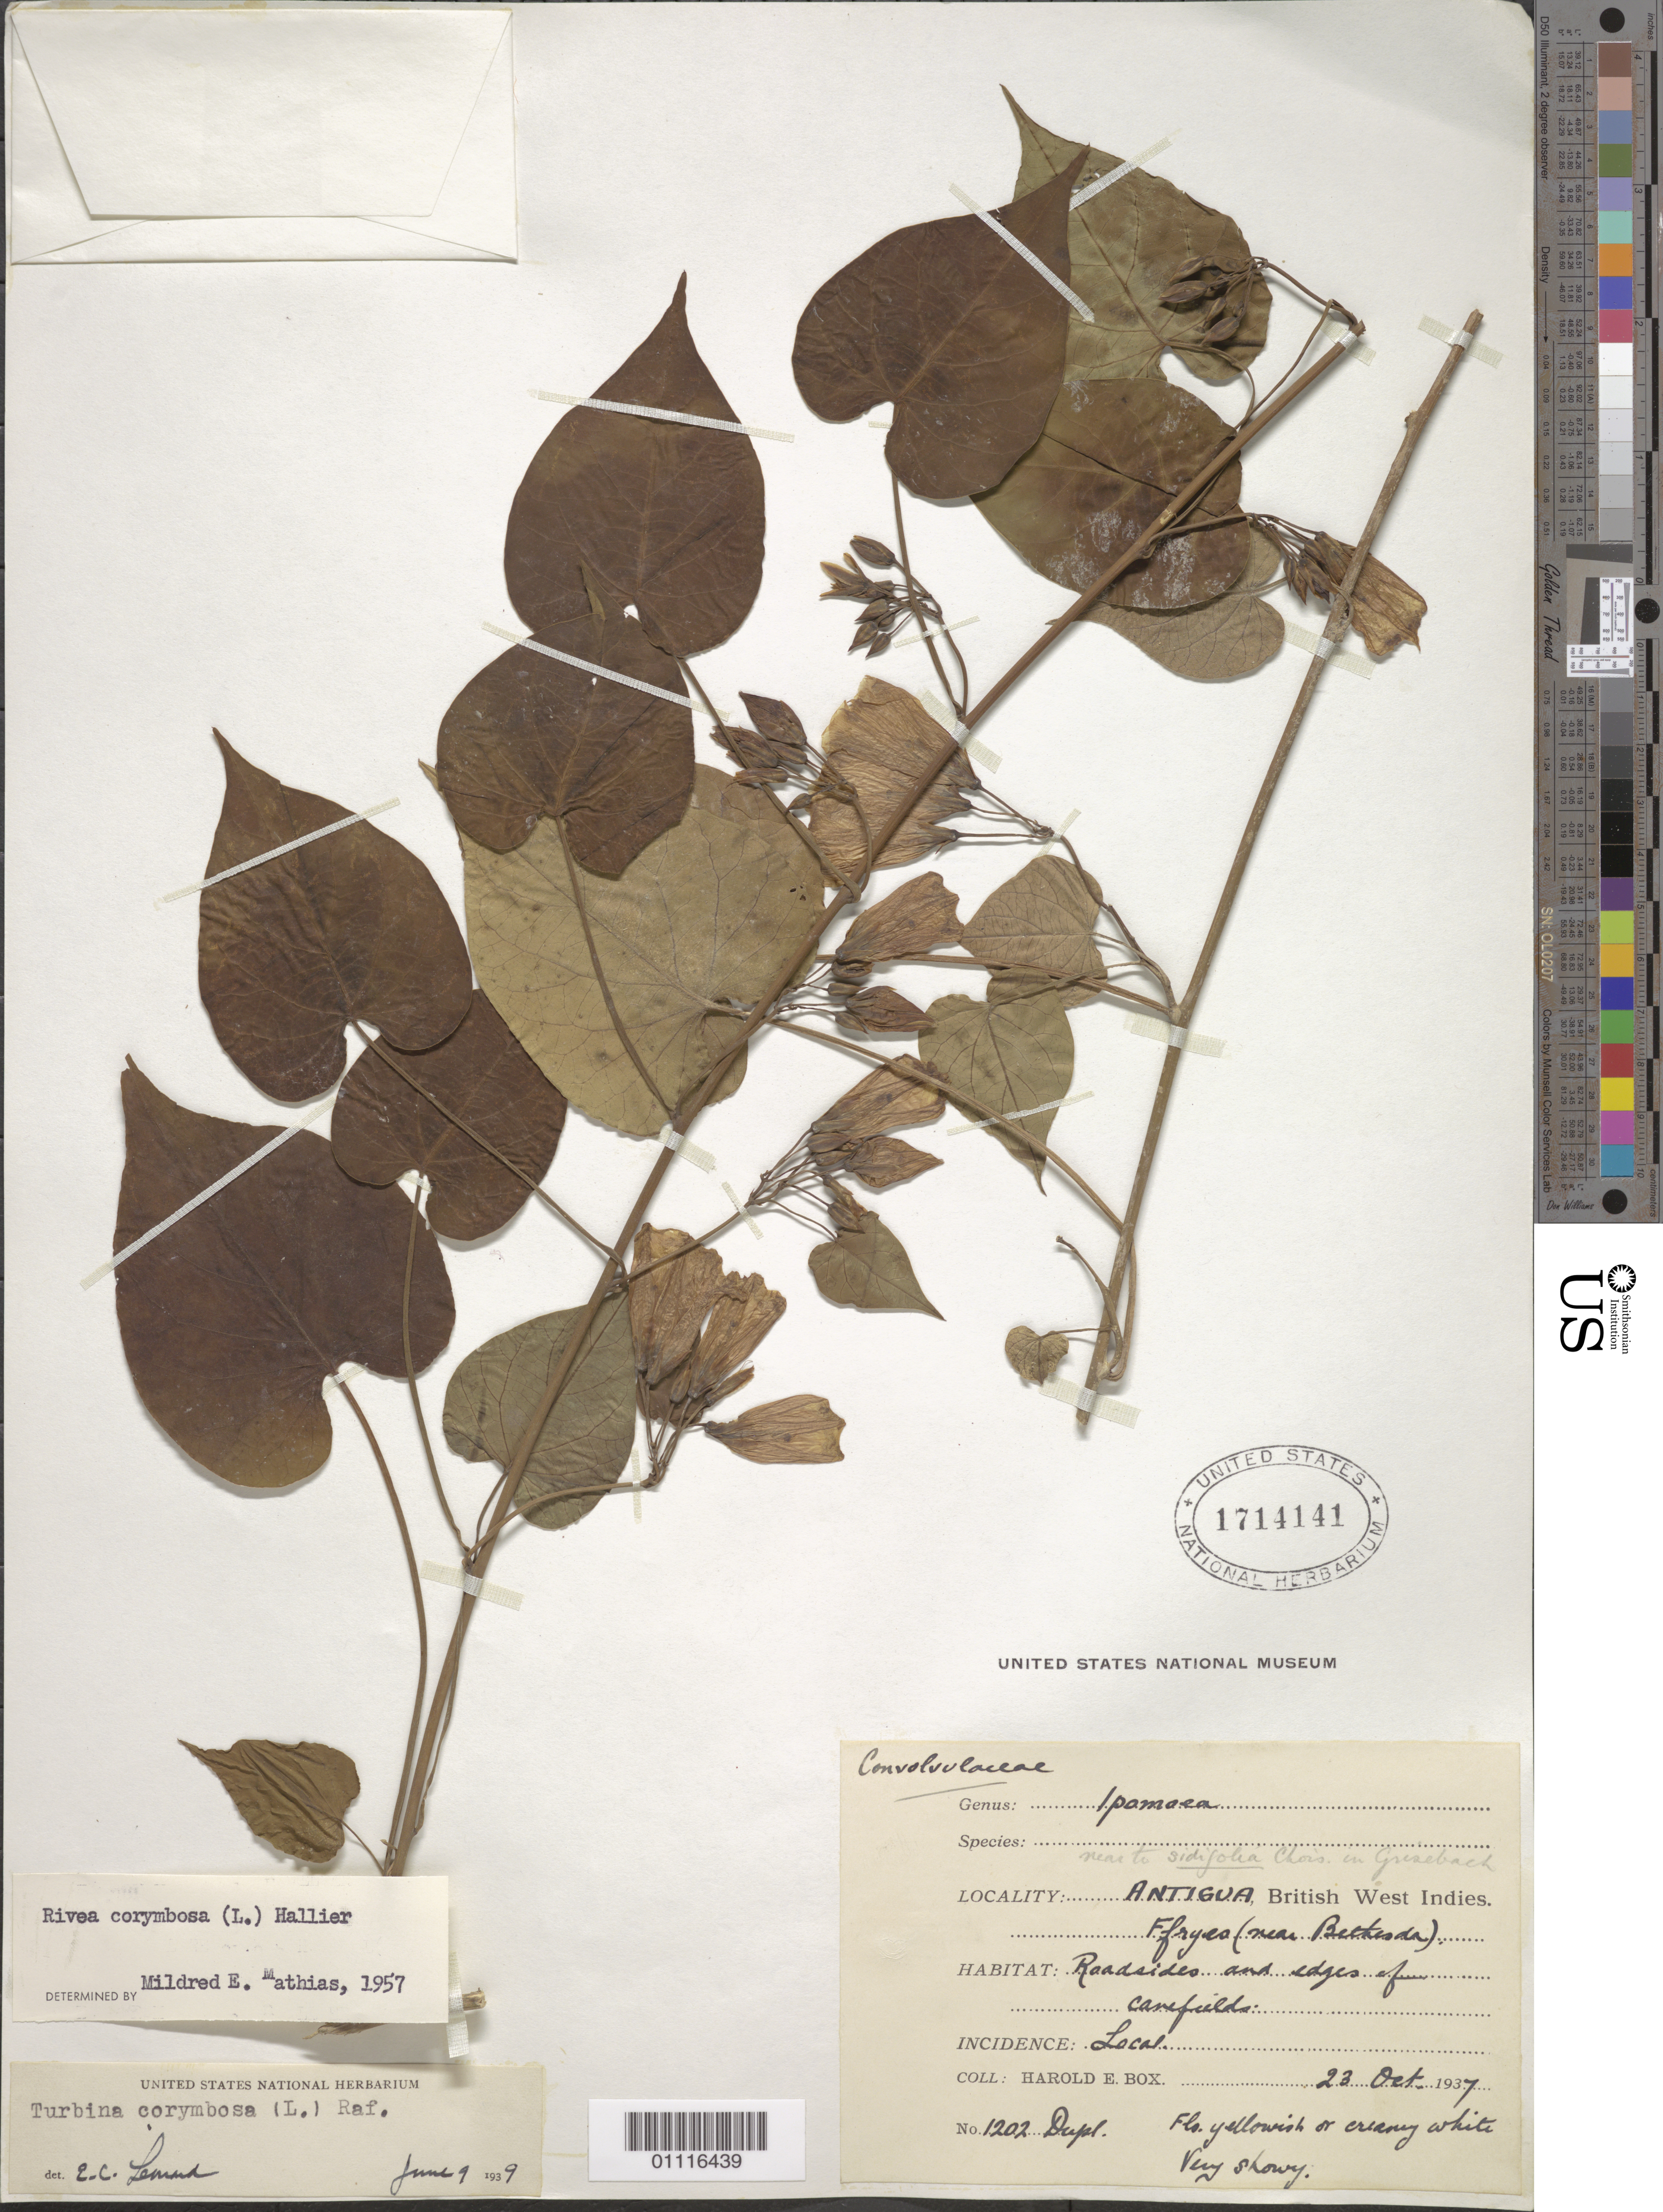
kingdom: Plantae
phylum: Tracheophyta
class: Magnoliopsida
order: Solanales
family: Convolvulaceae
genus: Turbina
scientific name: Turbina corymbosa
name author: (L.) Raf.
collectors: H. E. Box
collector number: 1202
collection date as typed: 23 Oct 1937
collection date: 1937-10-23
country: Antigua and Barbuda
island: Antigua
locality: Ffryes (near Bethesda). Roadsides and edges of canefields. Local.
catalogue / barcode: US 1714141